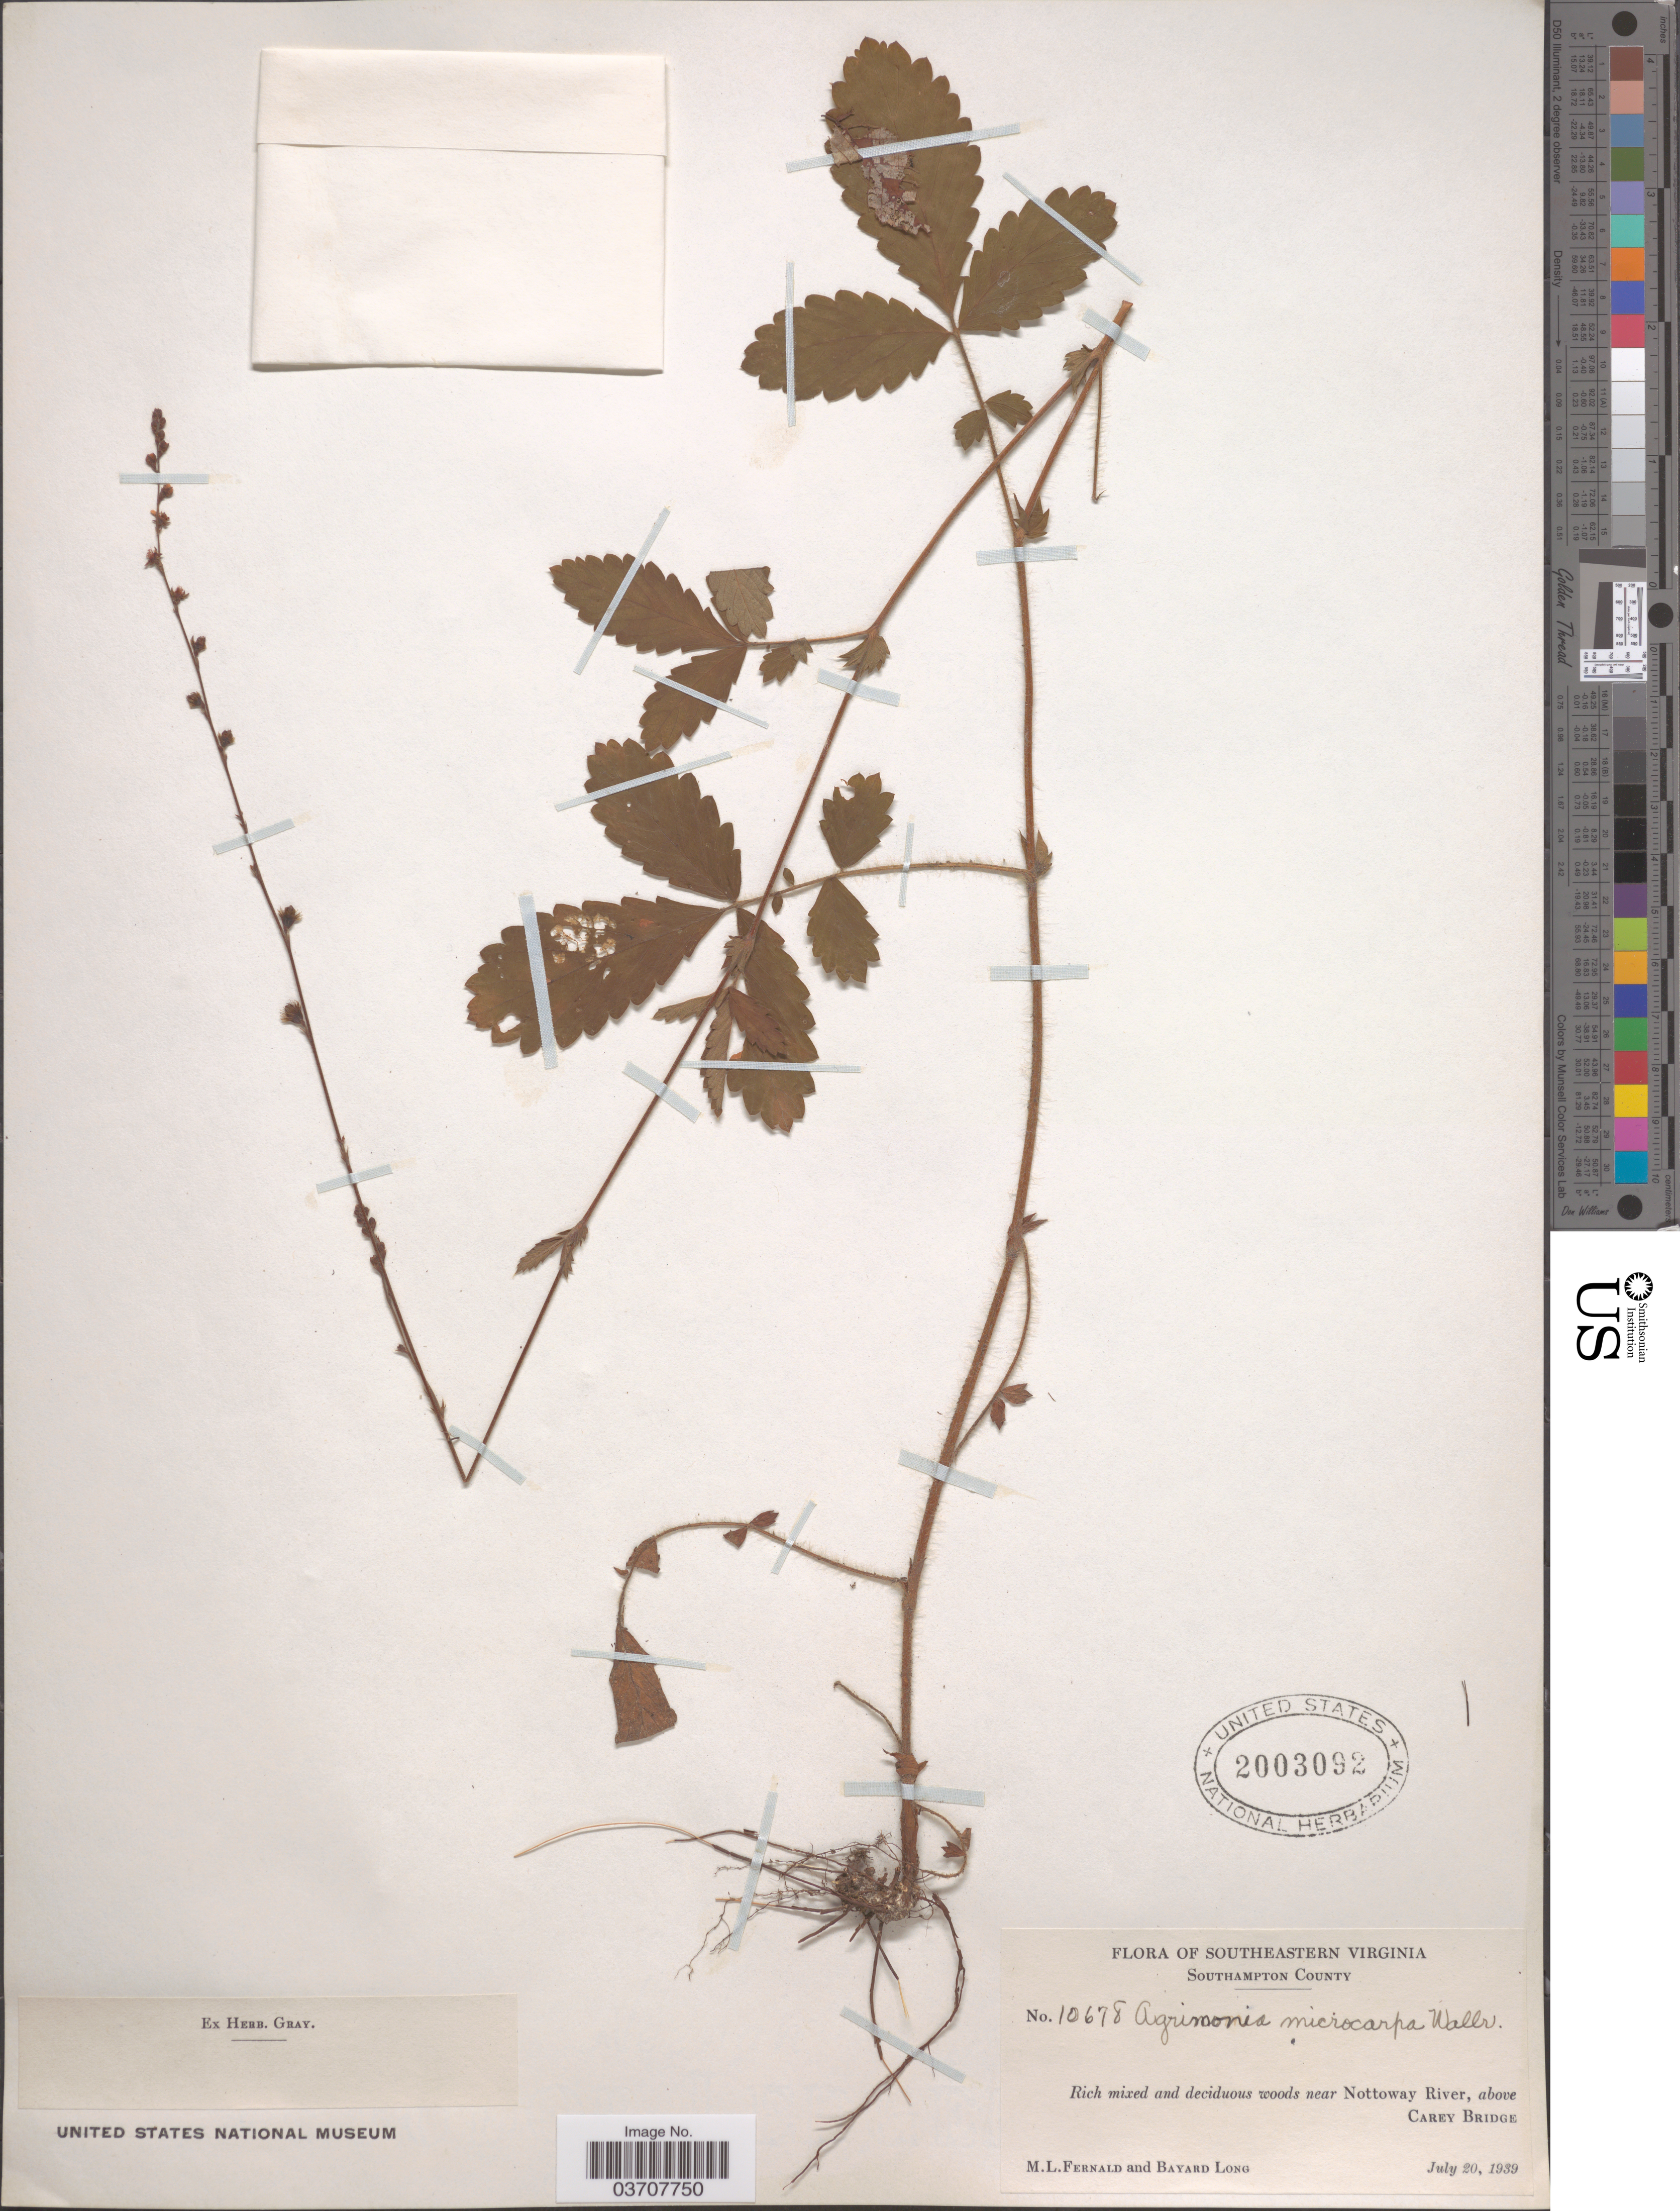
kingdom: Plantae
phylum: Tracheophyta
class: Magnoliopsida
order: Rosales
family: Rosaceae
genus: Agrimonia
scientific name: Agrimonia microcarpa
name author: Wallr.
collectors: M. L. Fernald & B. Long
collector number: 10678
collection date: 1939-07-20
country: United States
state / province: Virginia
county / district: Southampton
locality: Southeastern Virginia. Southampton County. Near Nottoway River, above Carey Bridge.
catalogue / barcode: US 2003092